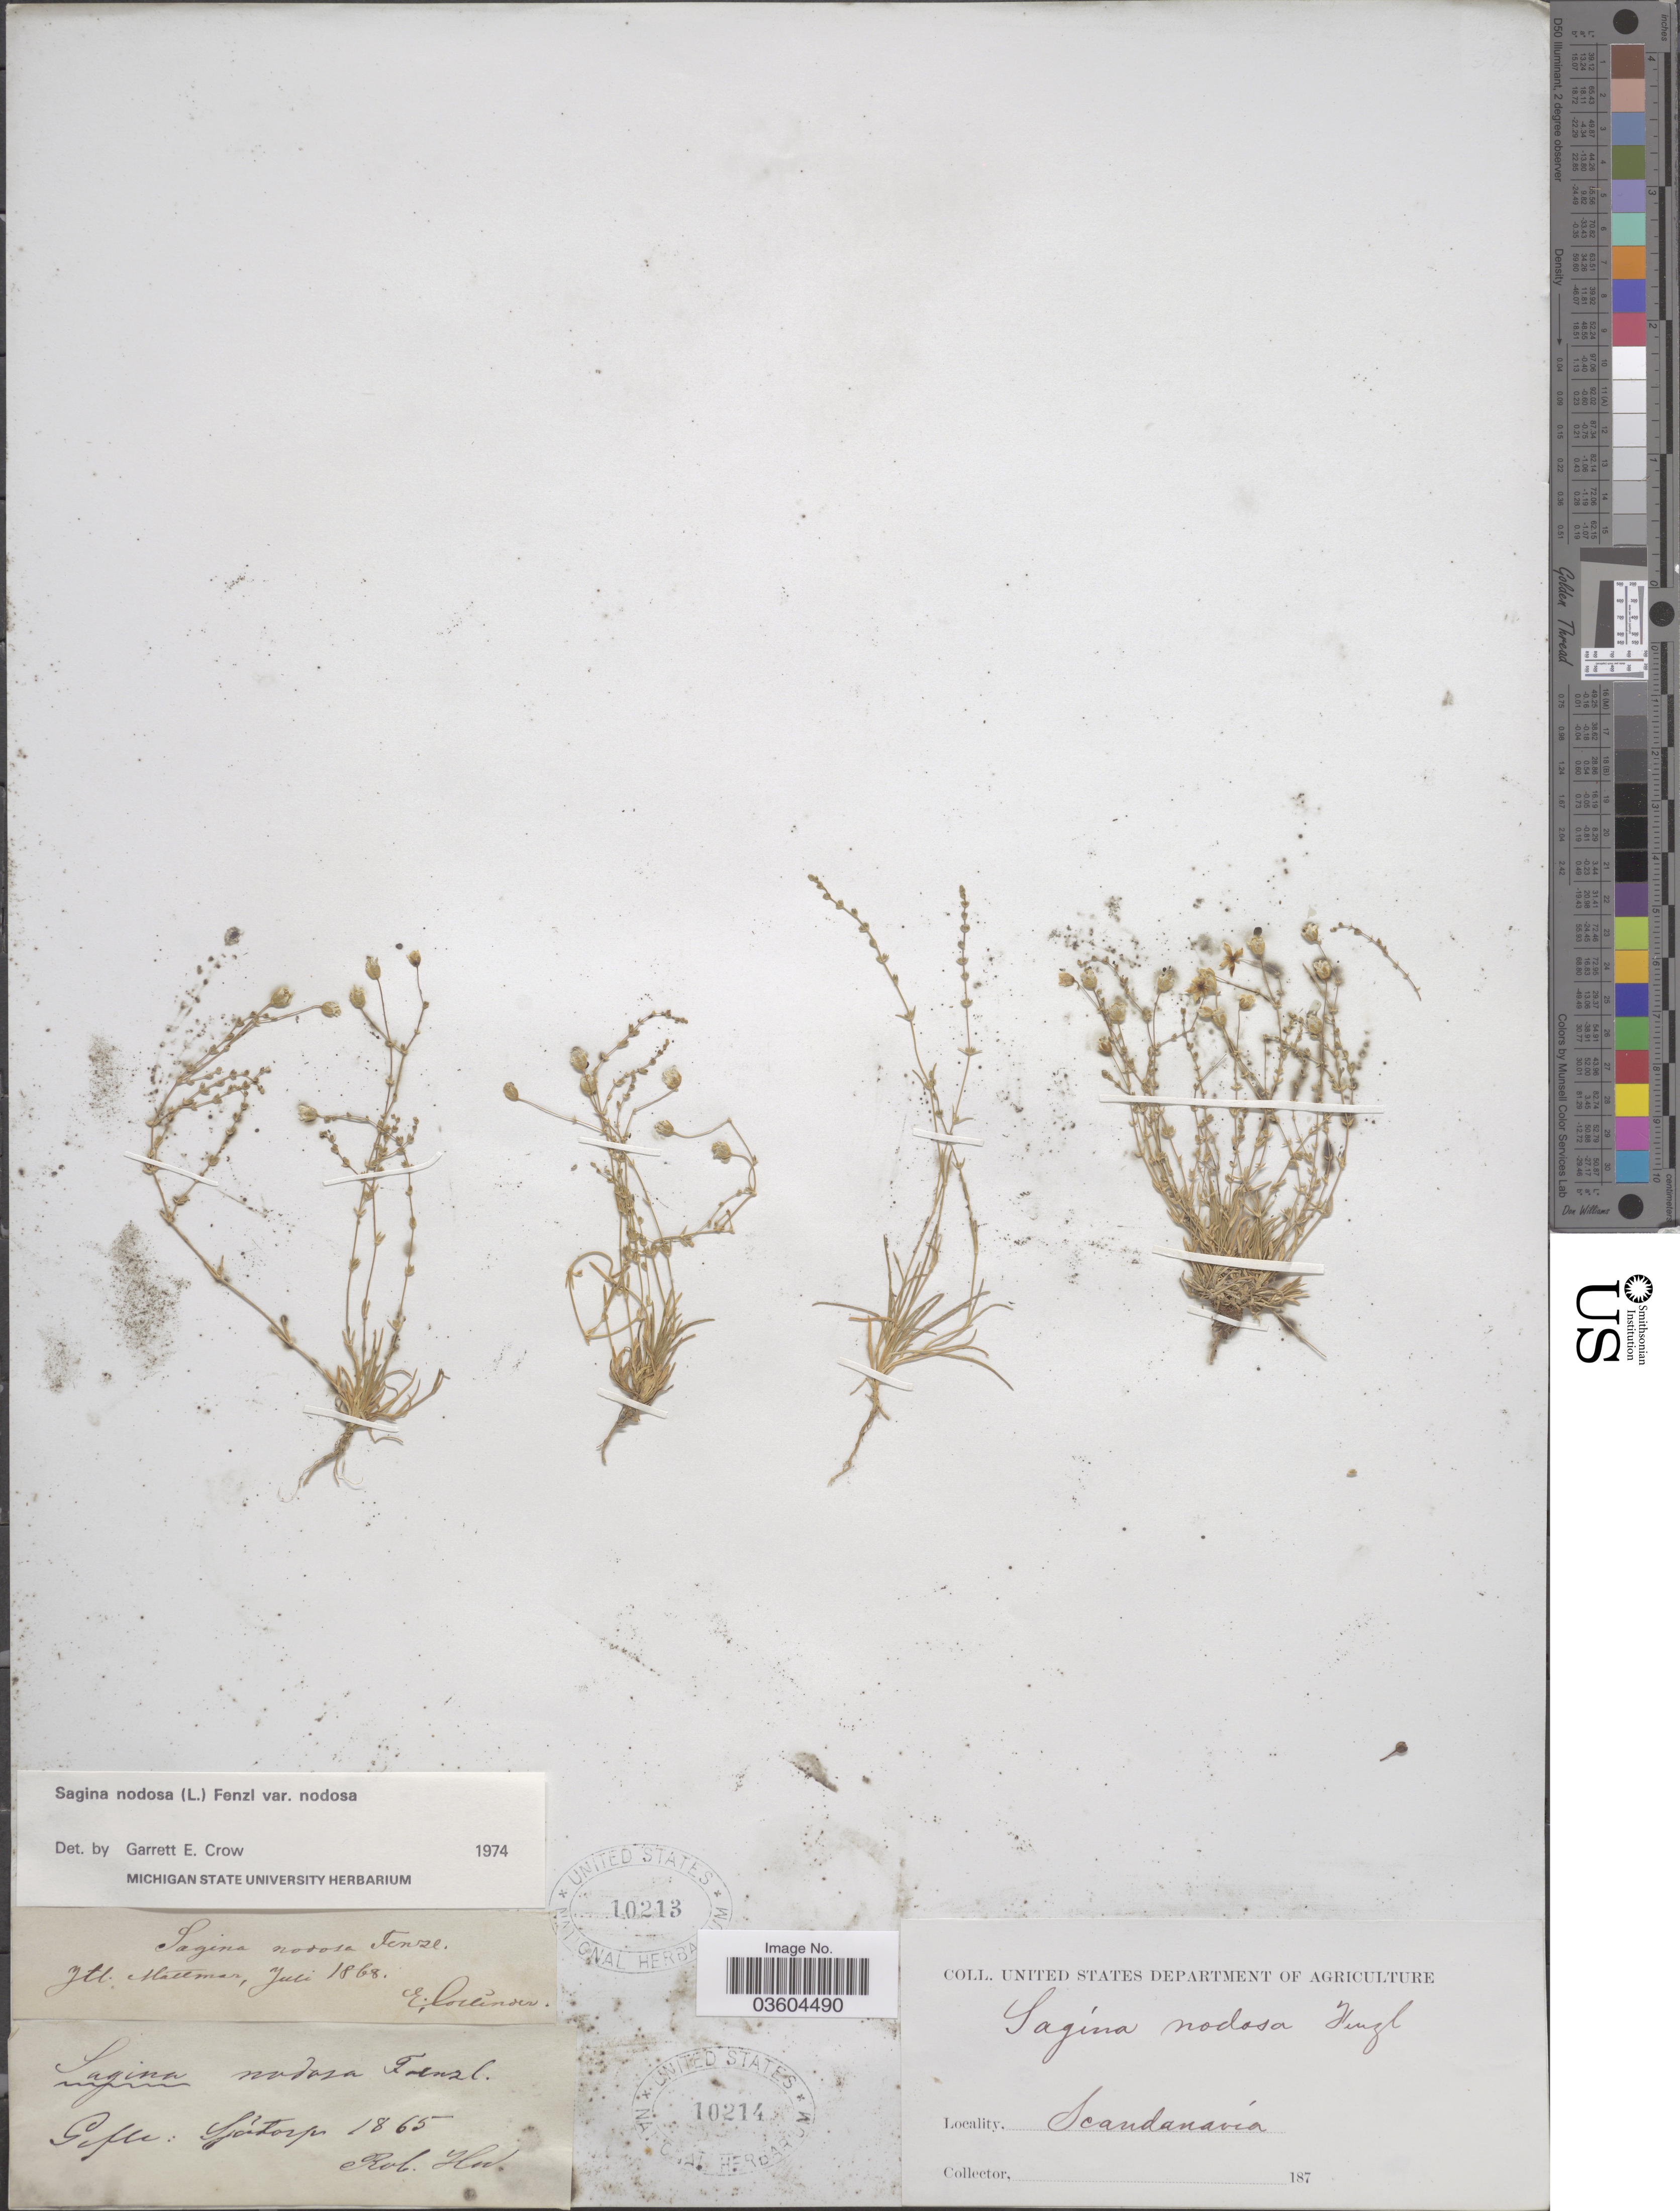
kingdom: Plantae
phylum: Tracheophyta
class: Magnoliopsida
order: Caryophyllales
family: Caryophyllaceae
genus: Sagina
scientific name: Sagina nodosa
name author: (L.) Fenzl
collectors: E. Collinder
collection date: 1868-07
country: Sweden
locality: Jtl. Mattmar.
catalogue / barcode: US 10213-2